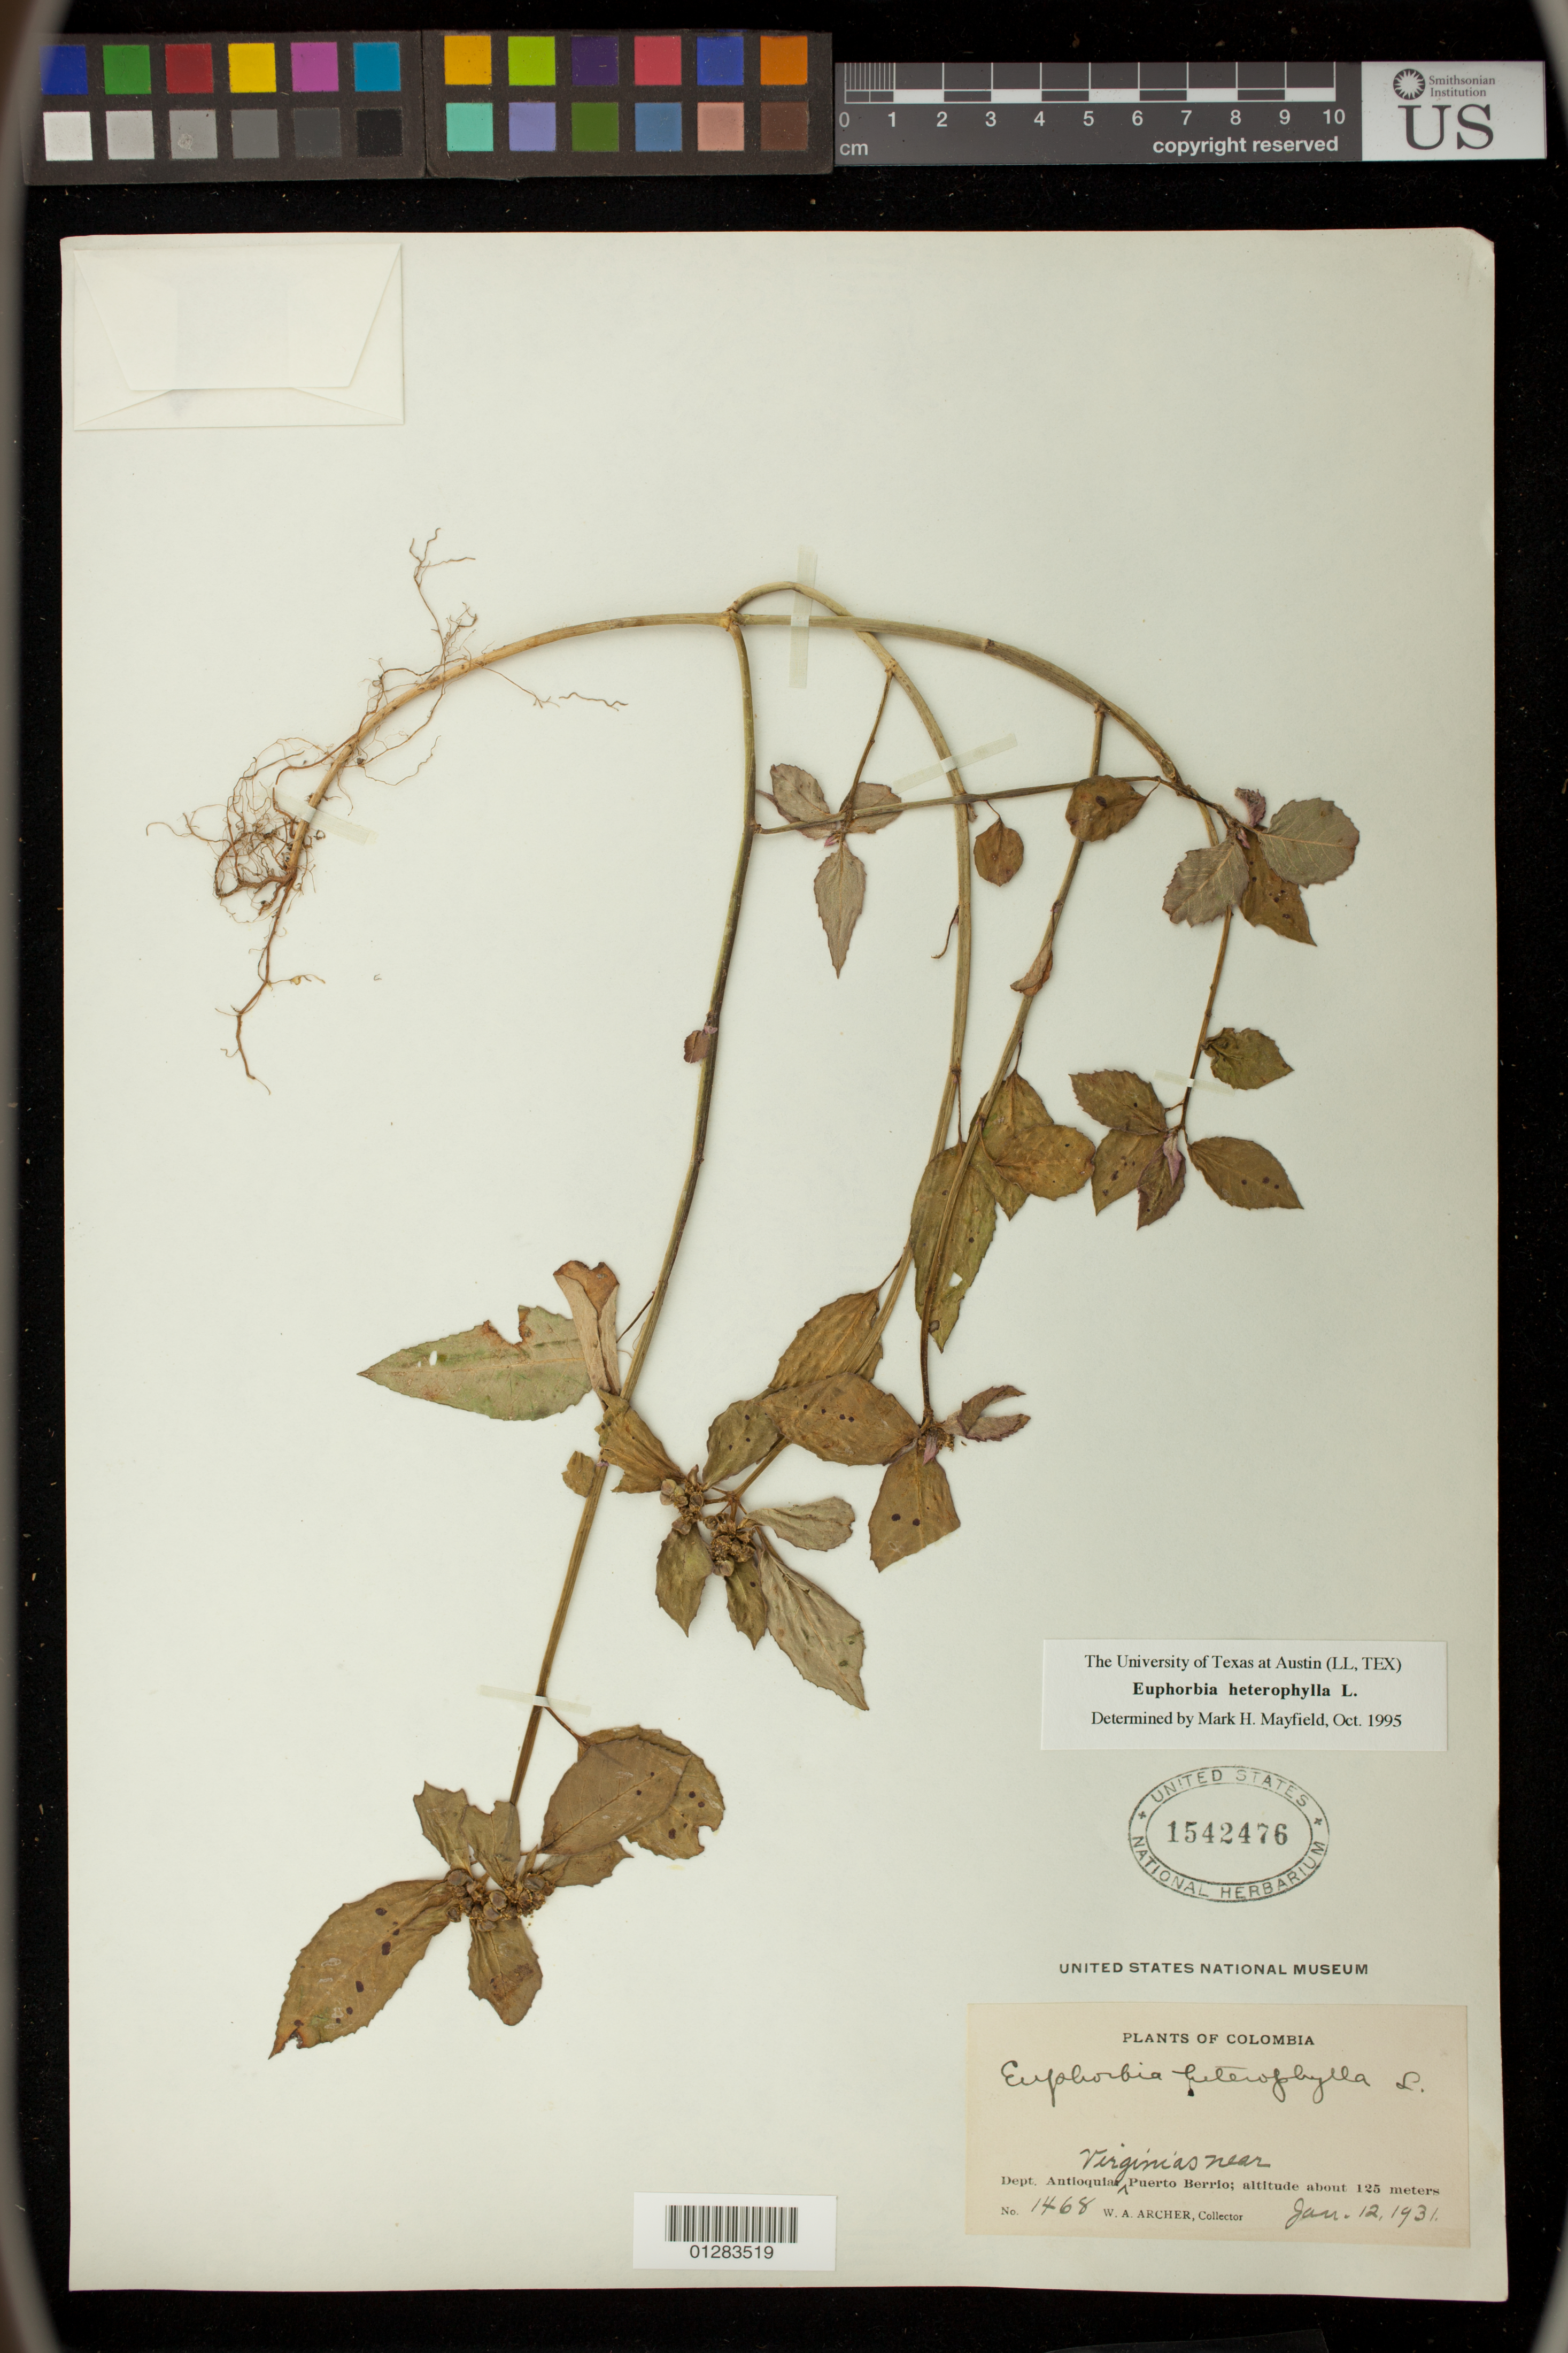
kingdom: Plantae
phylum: Tracheophyta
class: Magnoliopsida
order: Malpighiales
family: Euphorbiaceae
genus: Euphorbia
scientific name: Euphorbia heterophylla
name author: L.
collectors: W. A. Archer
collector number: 1468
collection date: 1931-01-12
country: Colombia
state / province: Antioquia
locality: Virginias, near Puerto Berrio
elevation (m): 125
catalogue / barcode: US 1542476